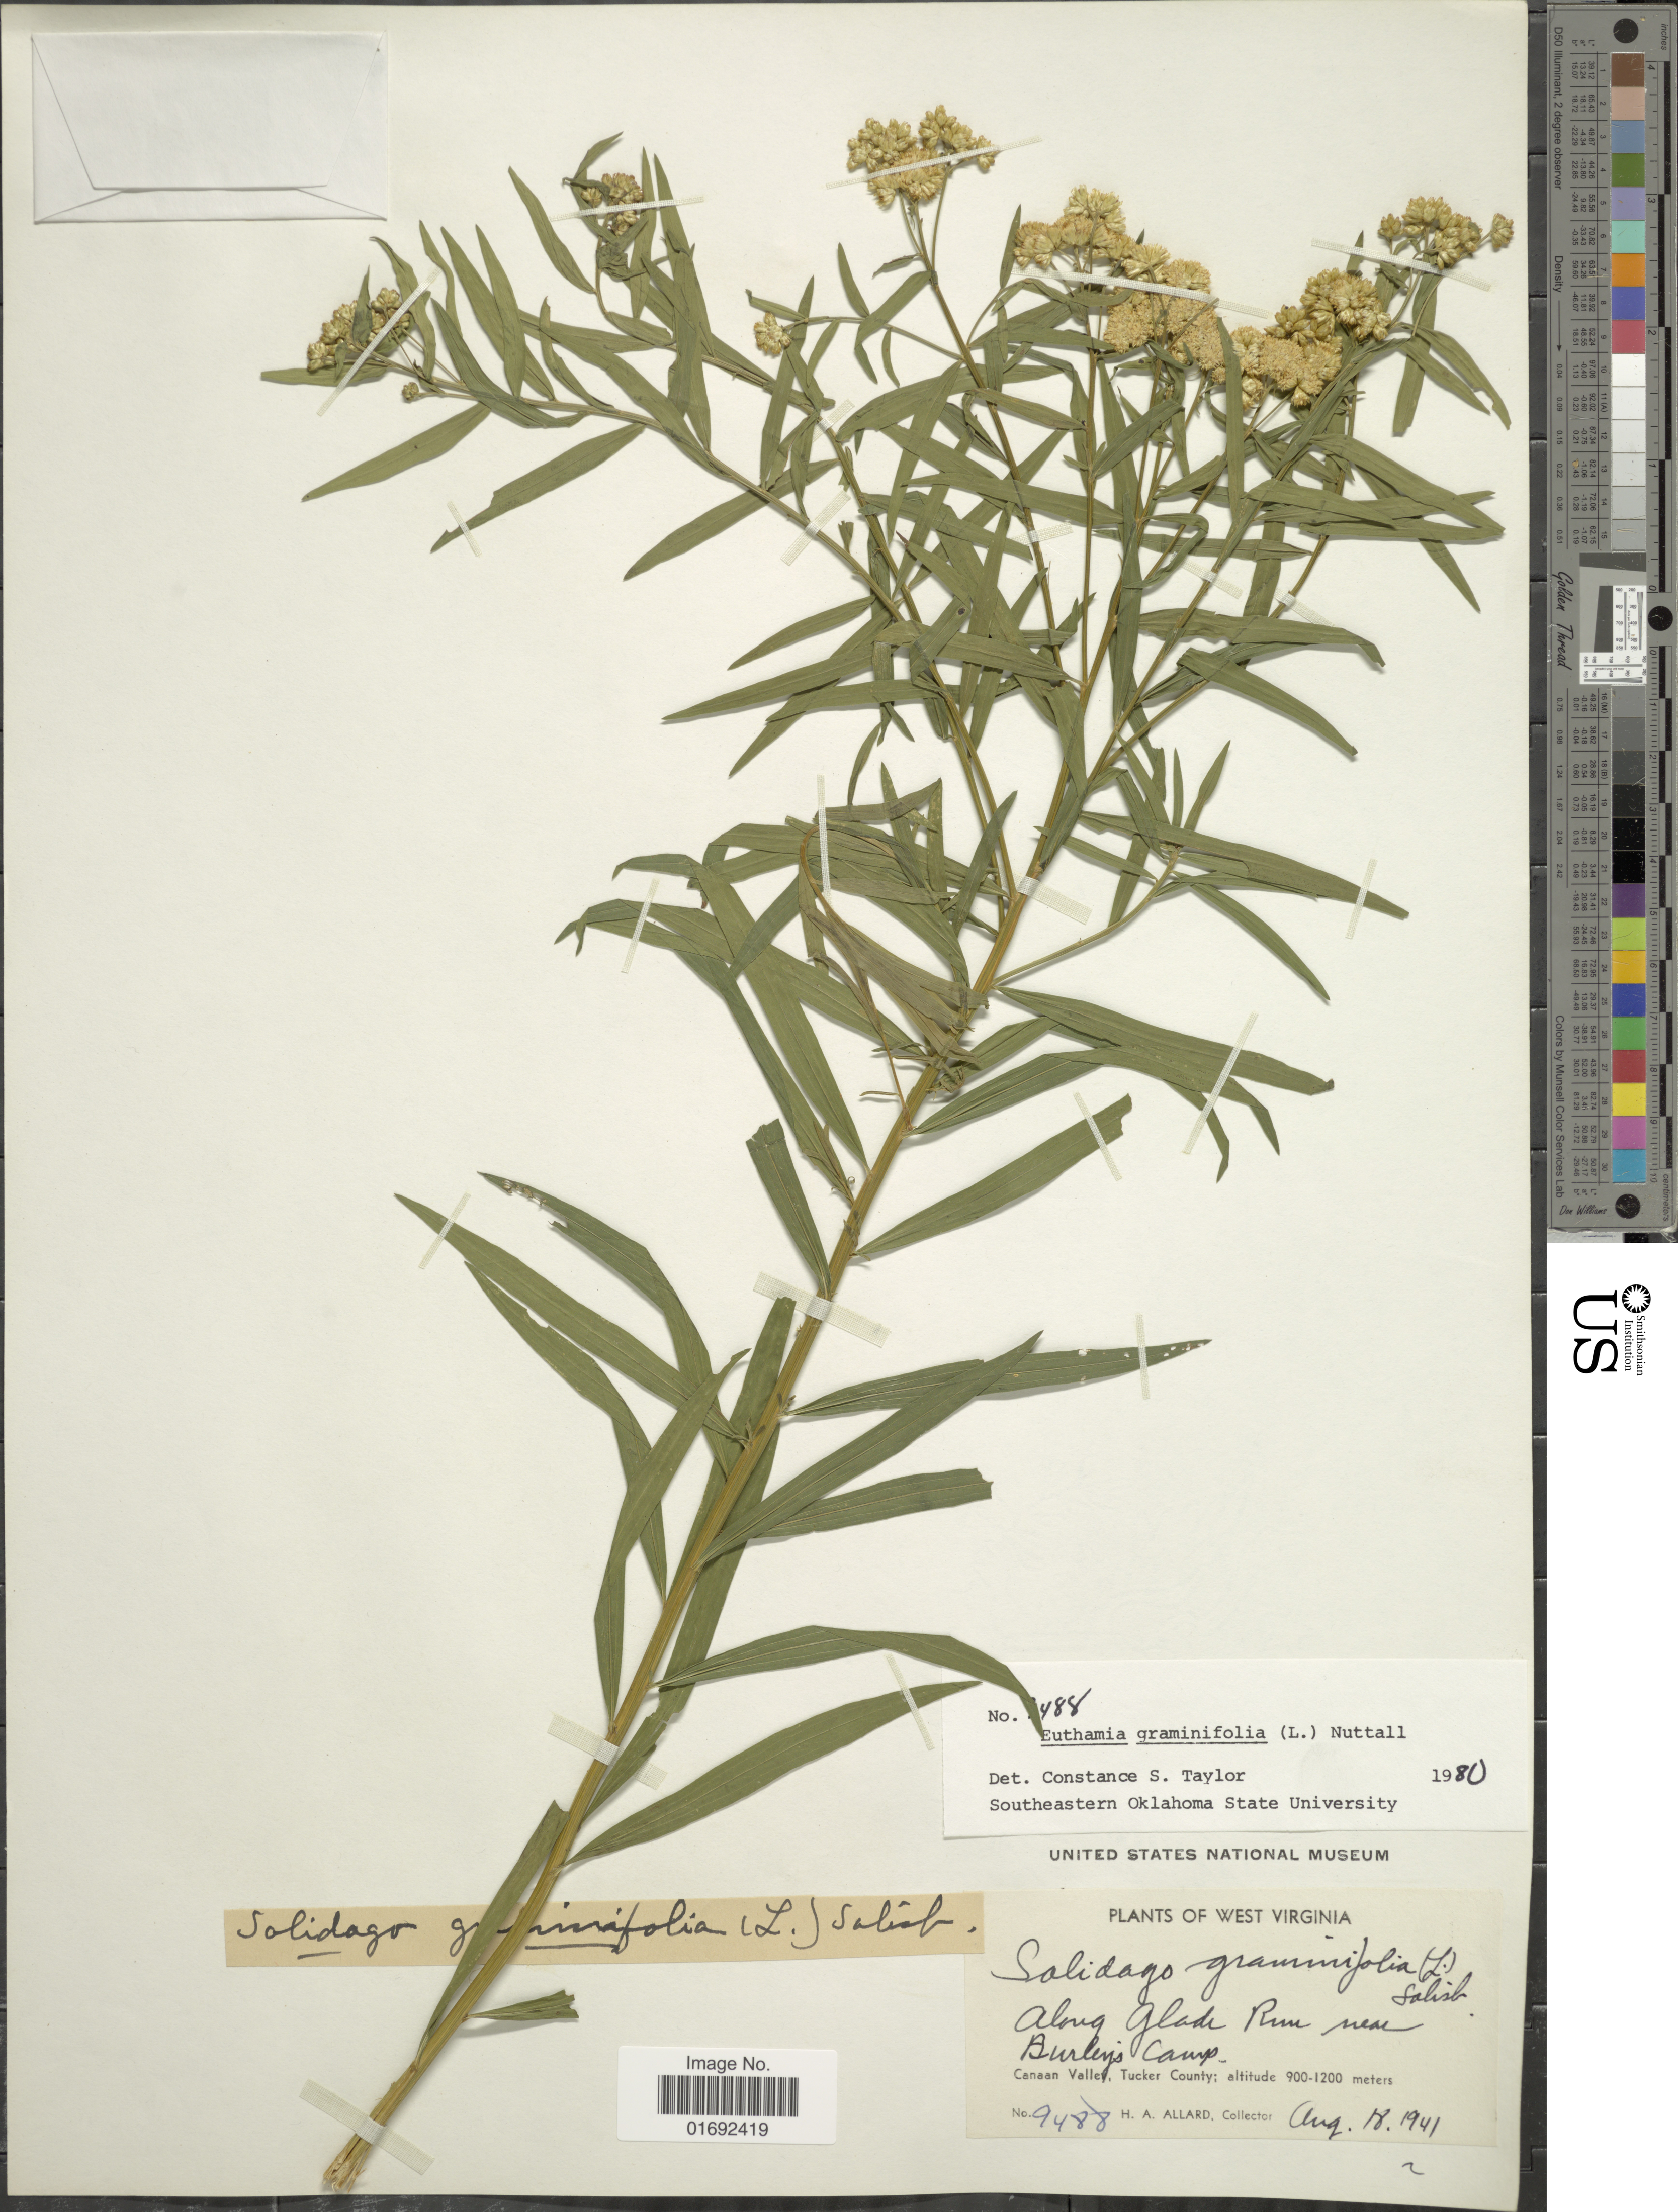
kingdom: Plantae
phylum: Tracheophyta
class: Magnoliopsida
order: Asterales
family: Asteraceae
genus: Euthamia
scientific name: Euthamia graminifolia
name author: (L.) Nutt.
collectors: H. A. Allard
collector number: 9488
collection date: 1941-08-18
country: United States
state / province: West Virginia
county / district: Tucker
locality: Along Glade Run near Burley's Camp, Canaan Valley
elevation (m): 900